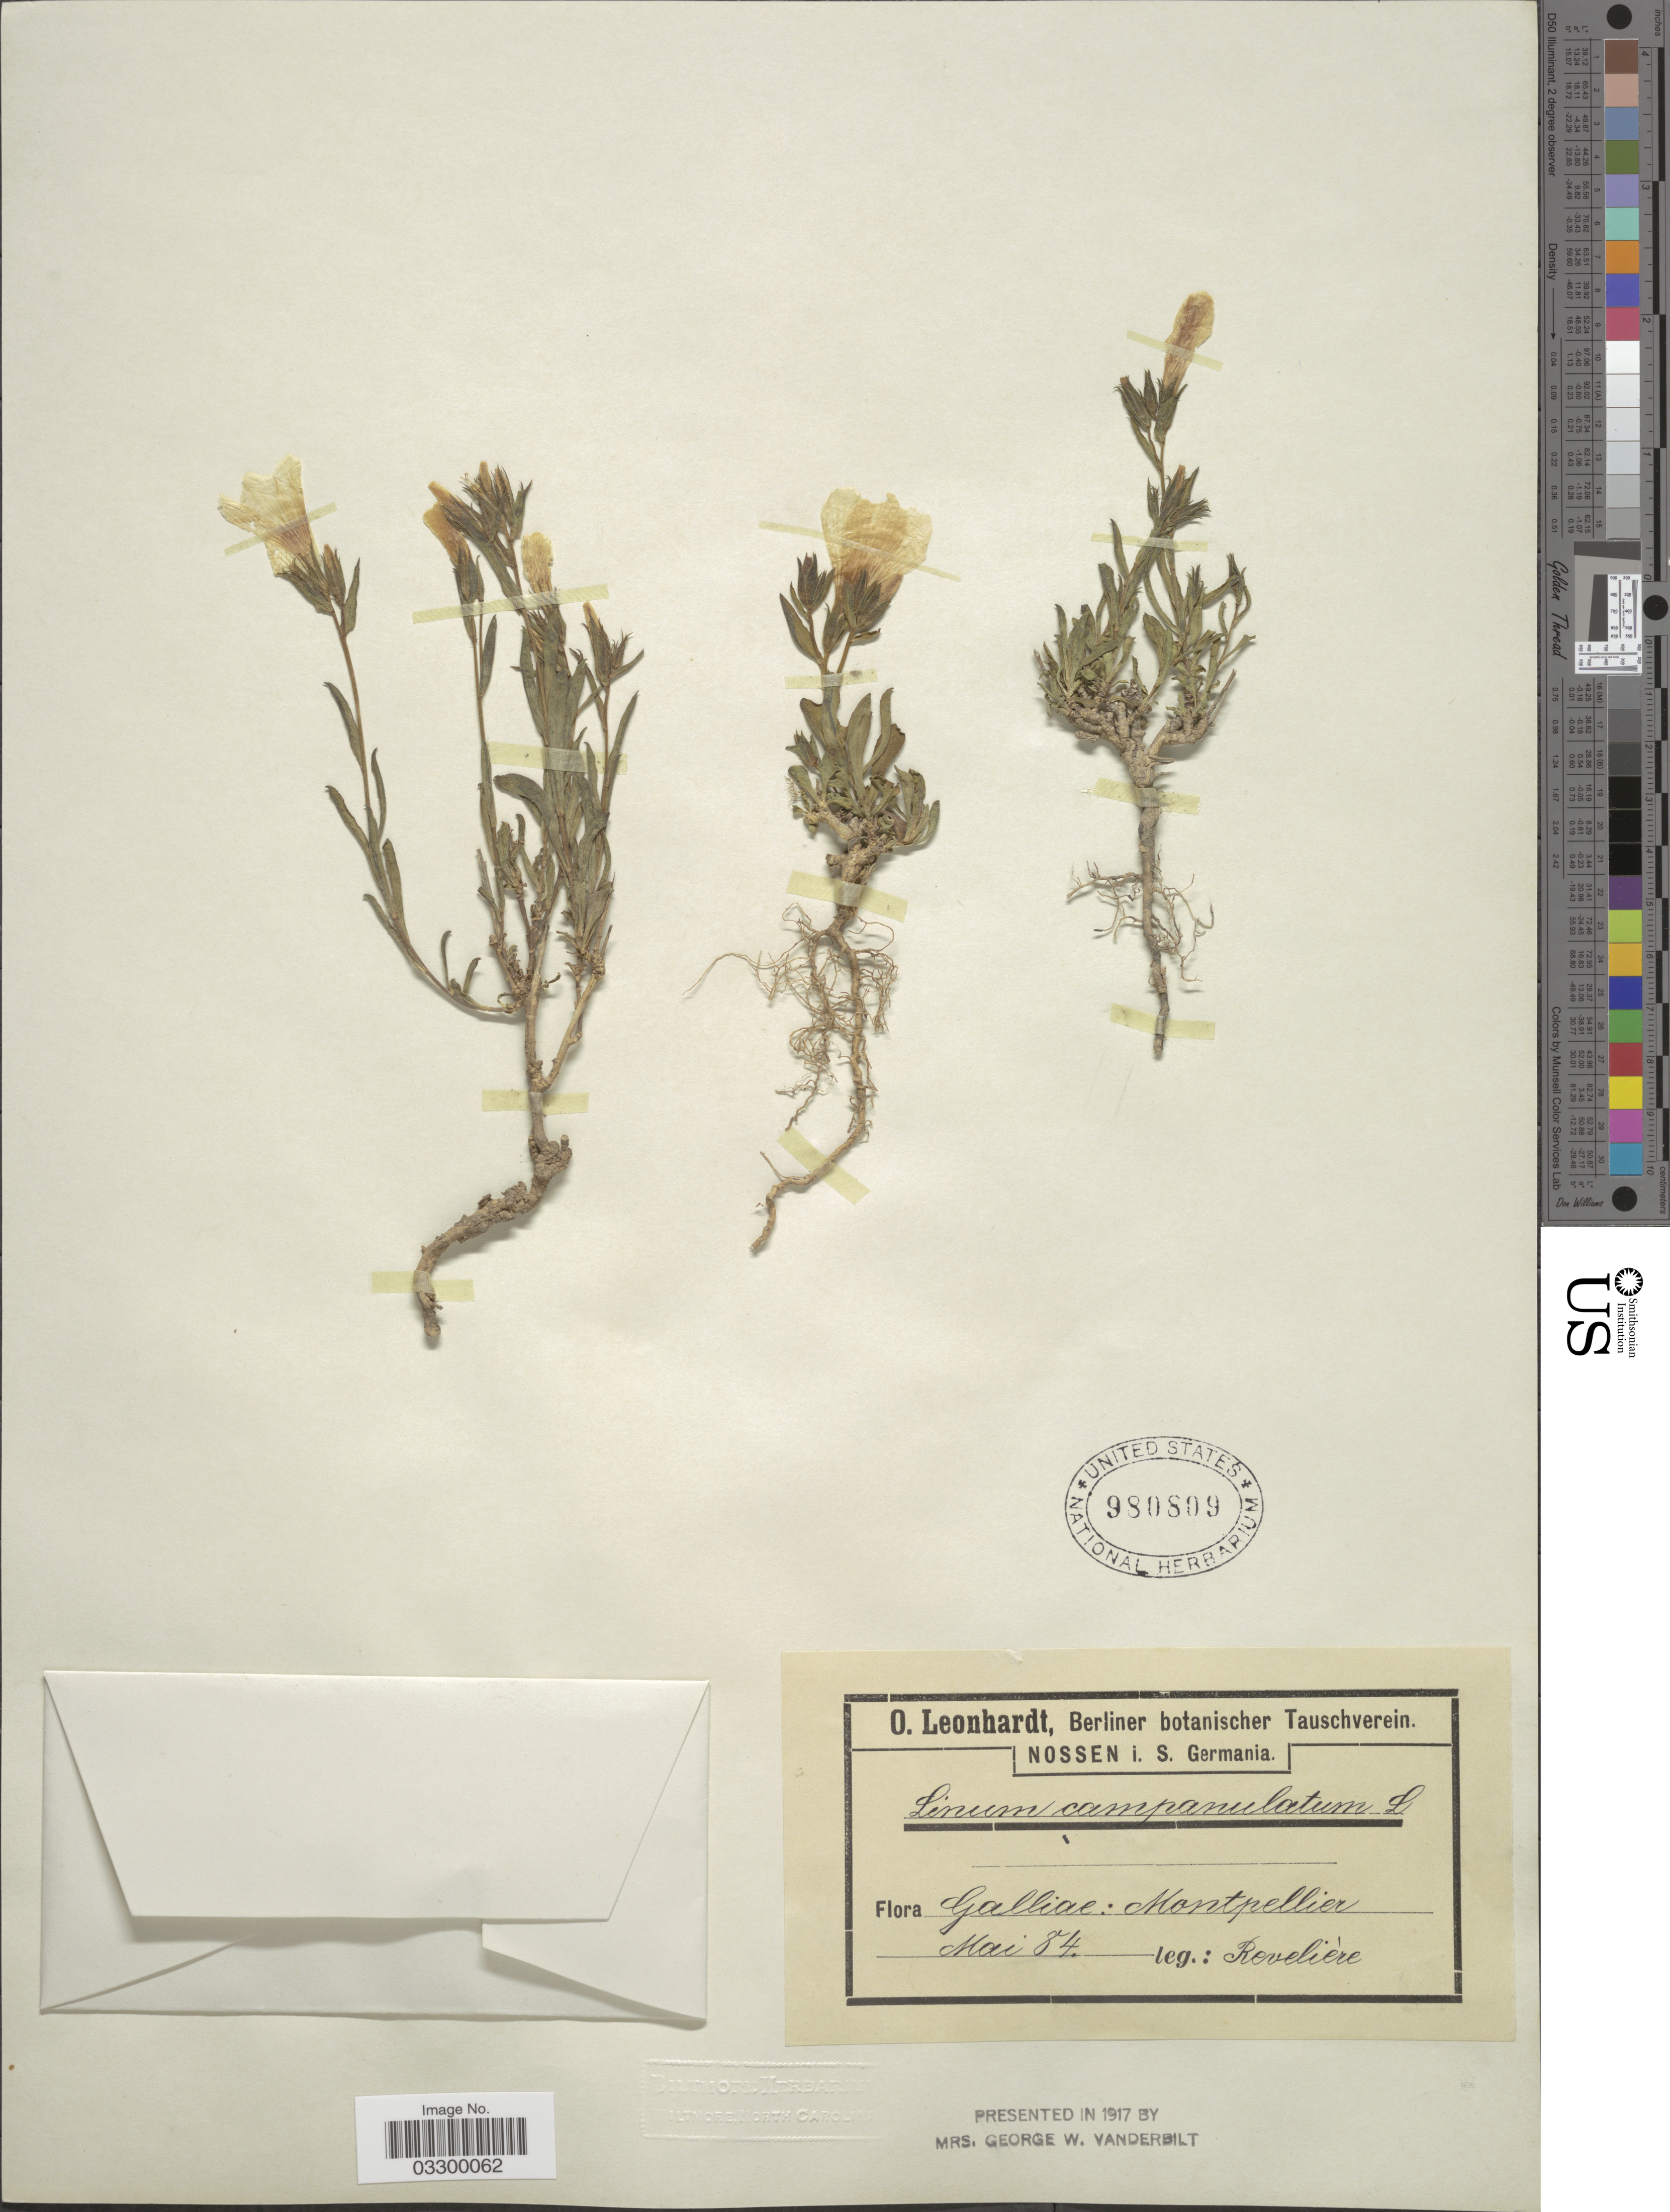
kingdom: Plantae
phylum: Tracheophyta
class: Magnoliopsida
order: Malpighiales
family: Linaceae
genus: Linum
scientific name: Linum campanulatum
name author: L.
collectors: Revelière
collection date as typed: Transcribed d/m/y: /5/84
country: France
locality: Galliae: Montpellier.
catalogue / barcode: US 980809